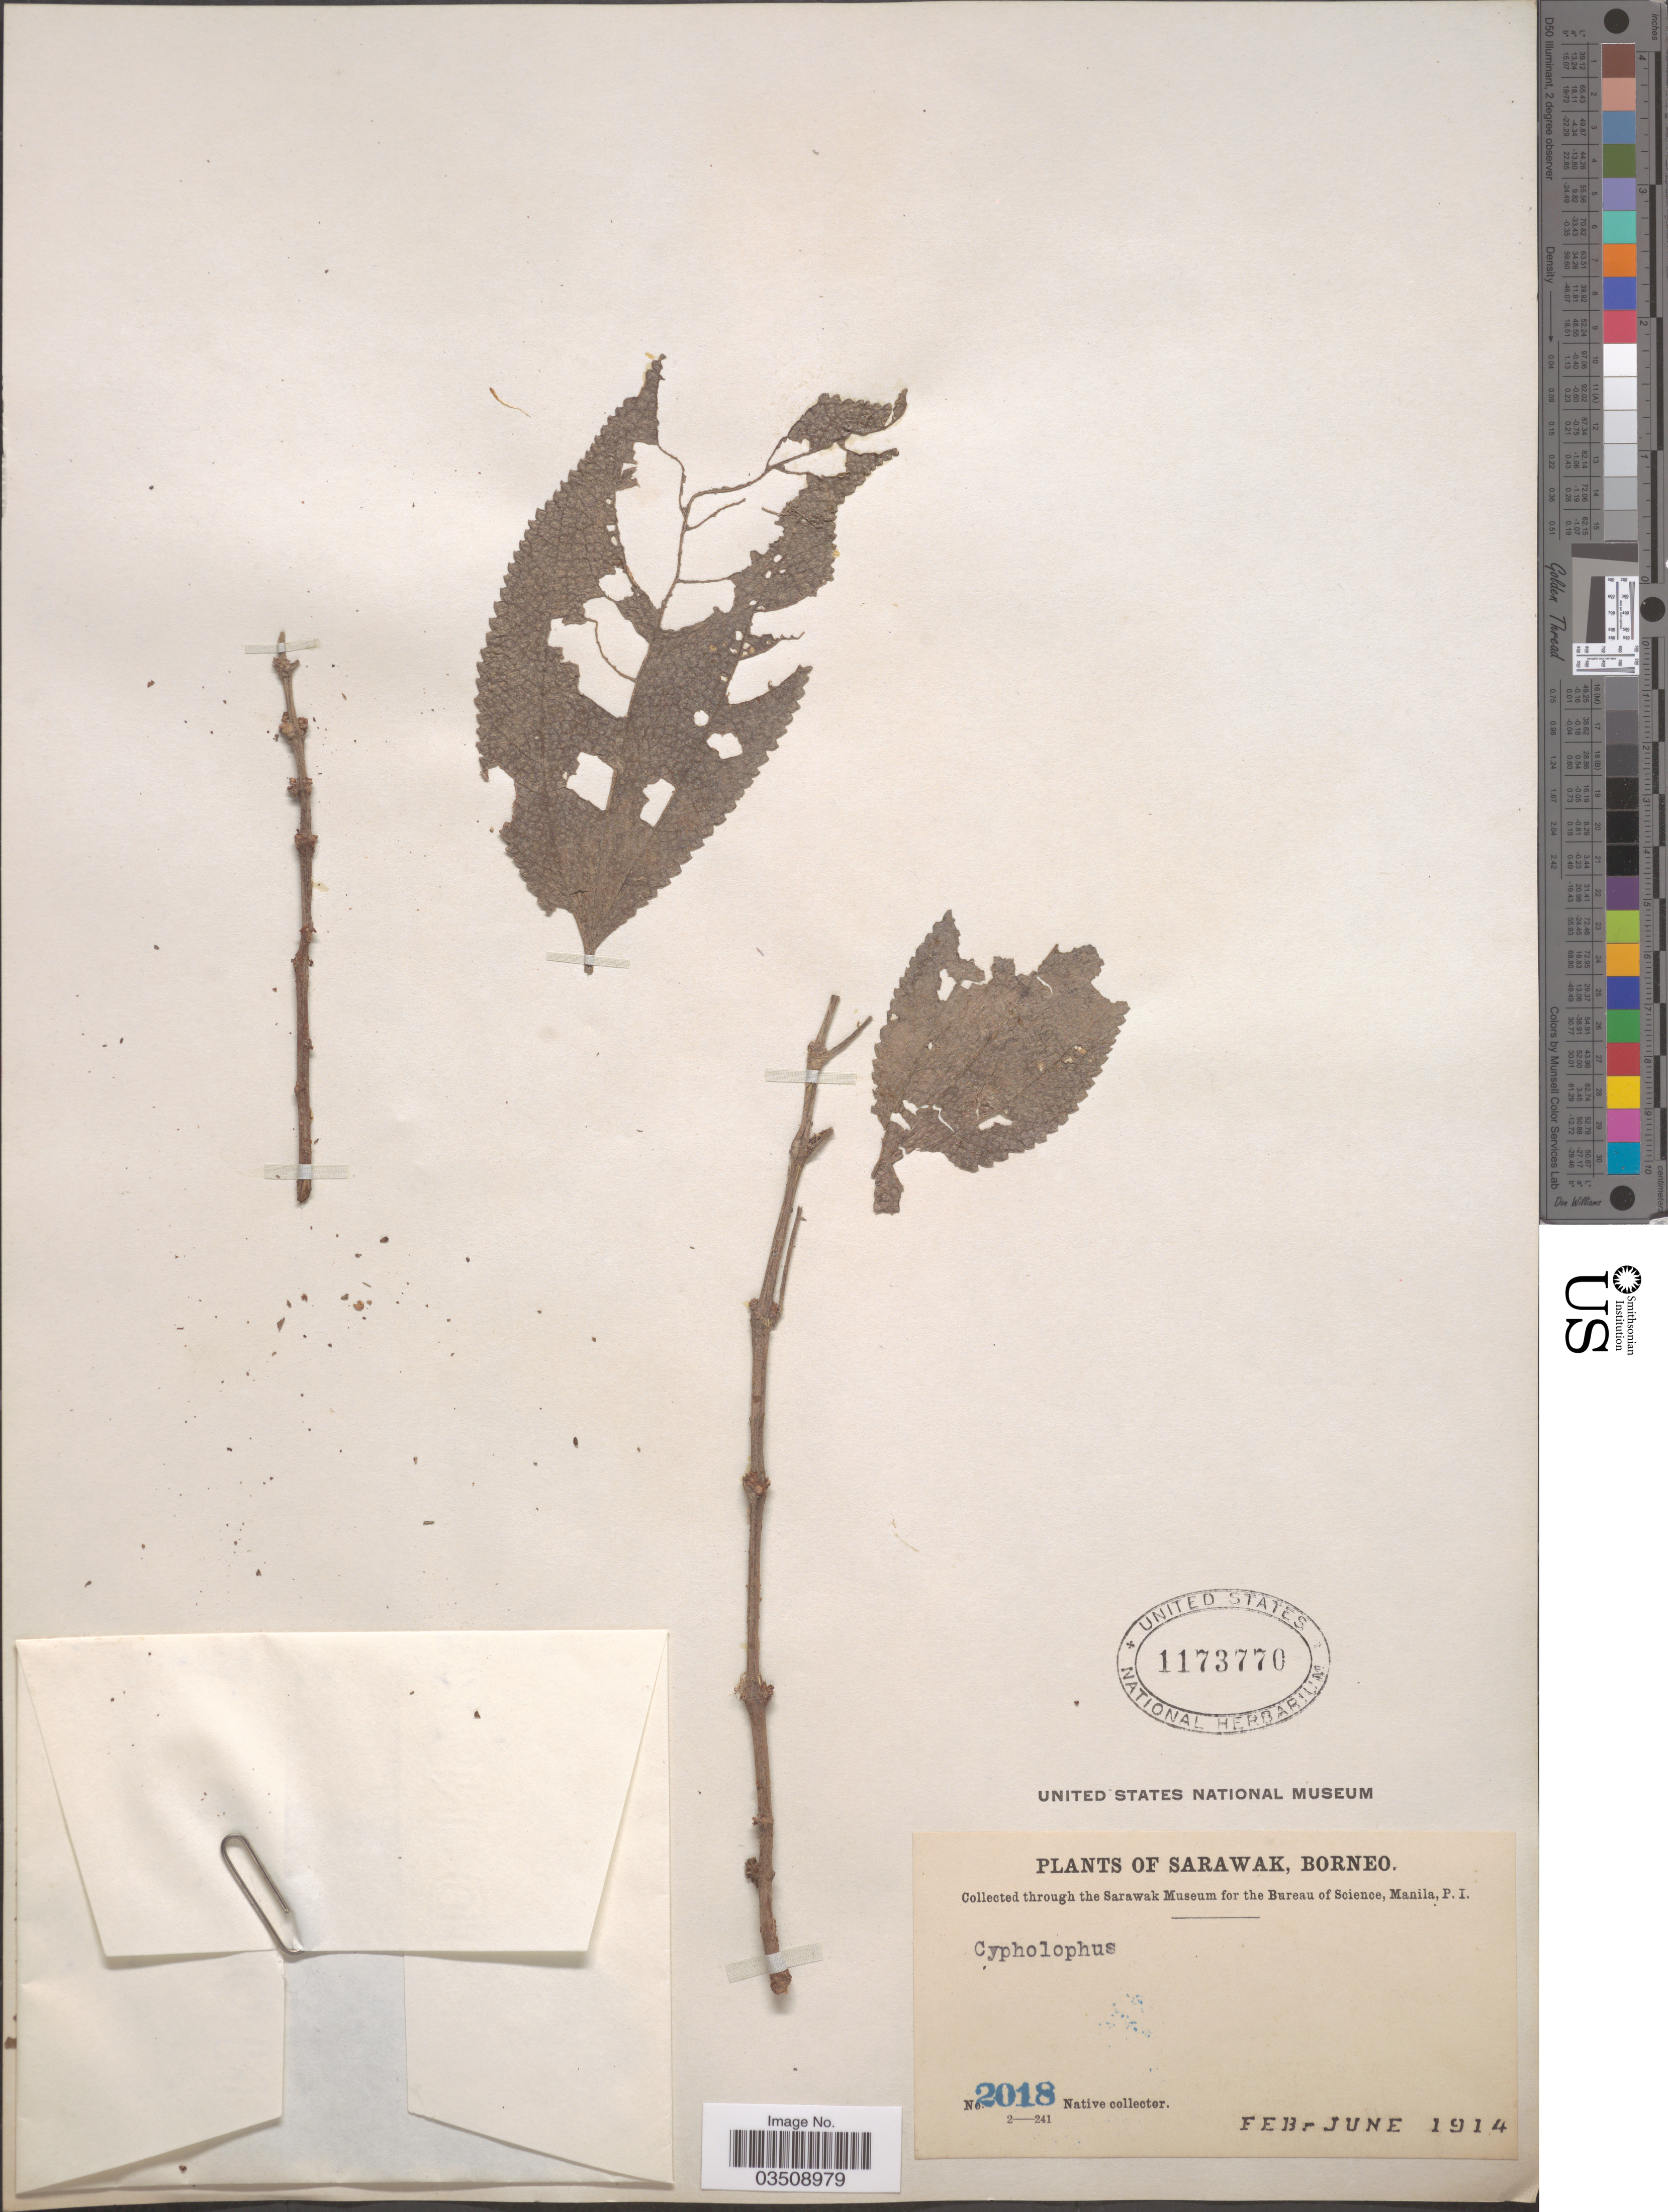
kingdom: Plantae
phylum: Tracheophyta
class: Magnoliopsida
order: Rosales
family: Urticaceae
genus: Cypholophus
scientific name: Cypholophus sp.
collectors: Native collector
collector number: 2018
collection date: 1914-02/1914-06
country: Malaysia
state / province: Sarawak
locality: Borneo.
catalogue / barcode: US 1173770